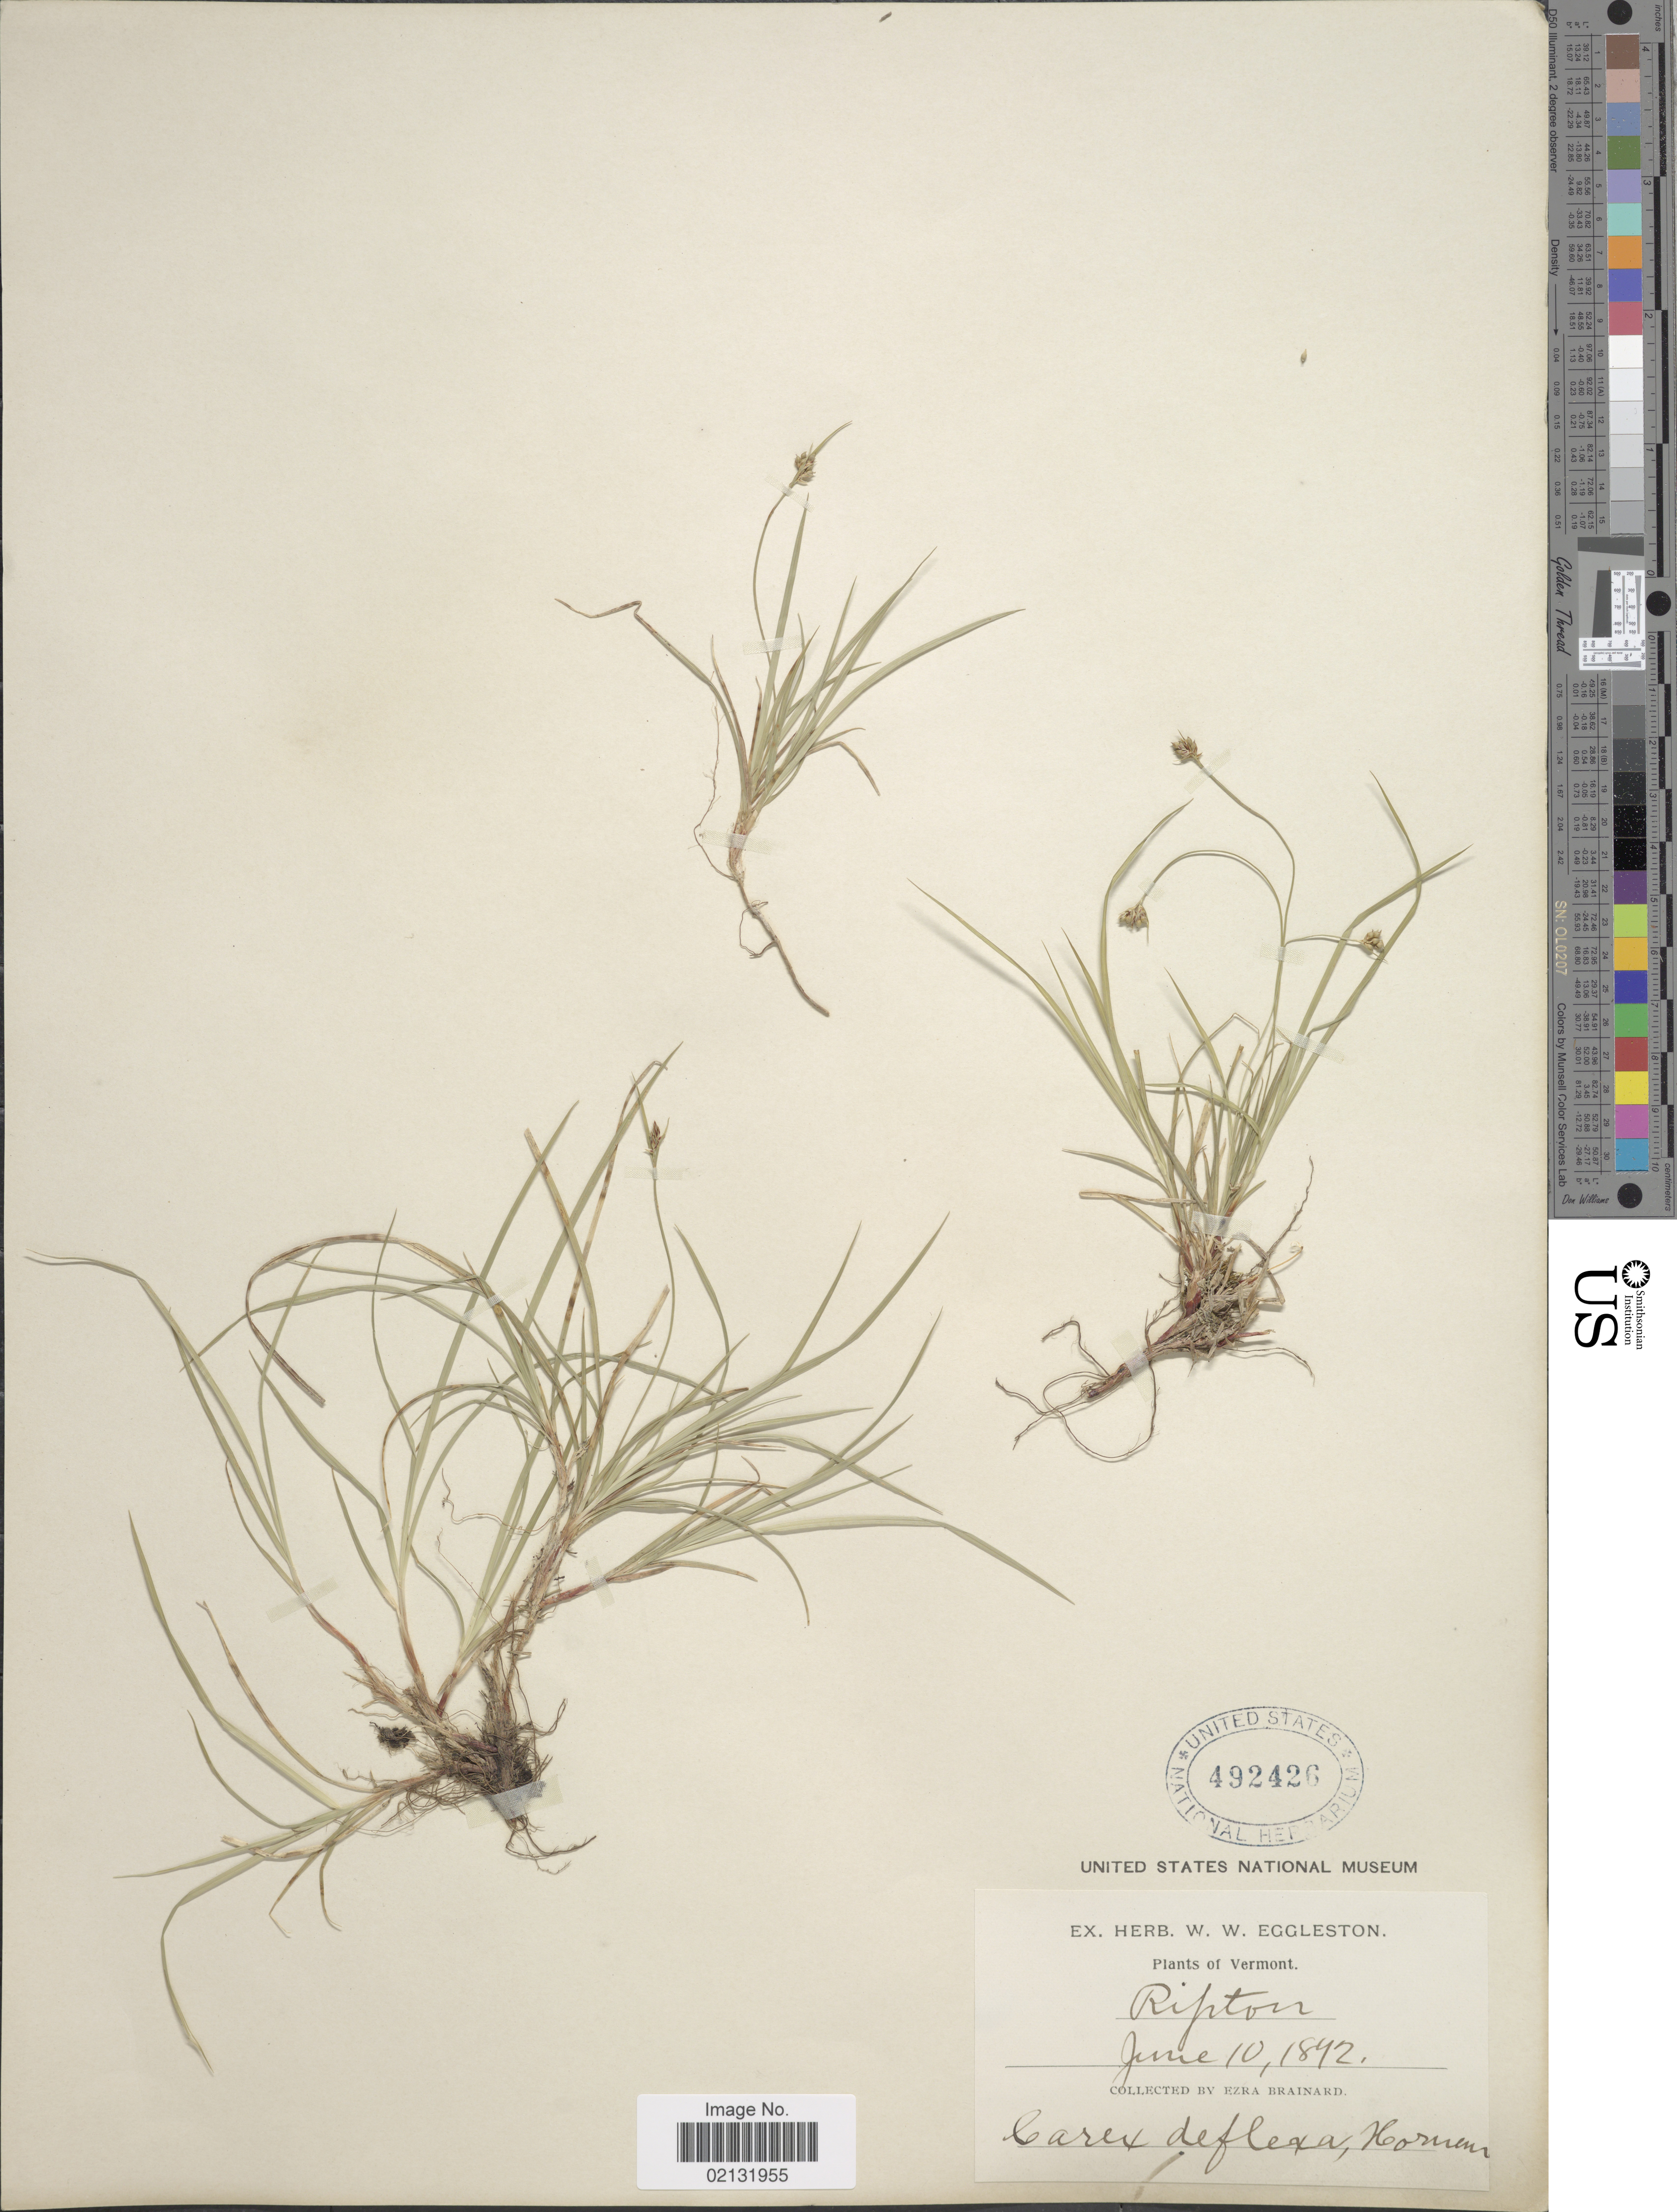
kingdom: Plantae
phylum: Tracheophyta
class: Liliopsida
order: Poales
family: Cyperaceae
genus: Carex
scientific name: Carex rossii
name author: Boott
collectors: E. Brainerd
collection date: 1892-06-10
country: United States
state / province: Vermont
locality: Vermont.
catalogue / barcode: US 492426